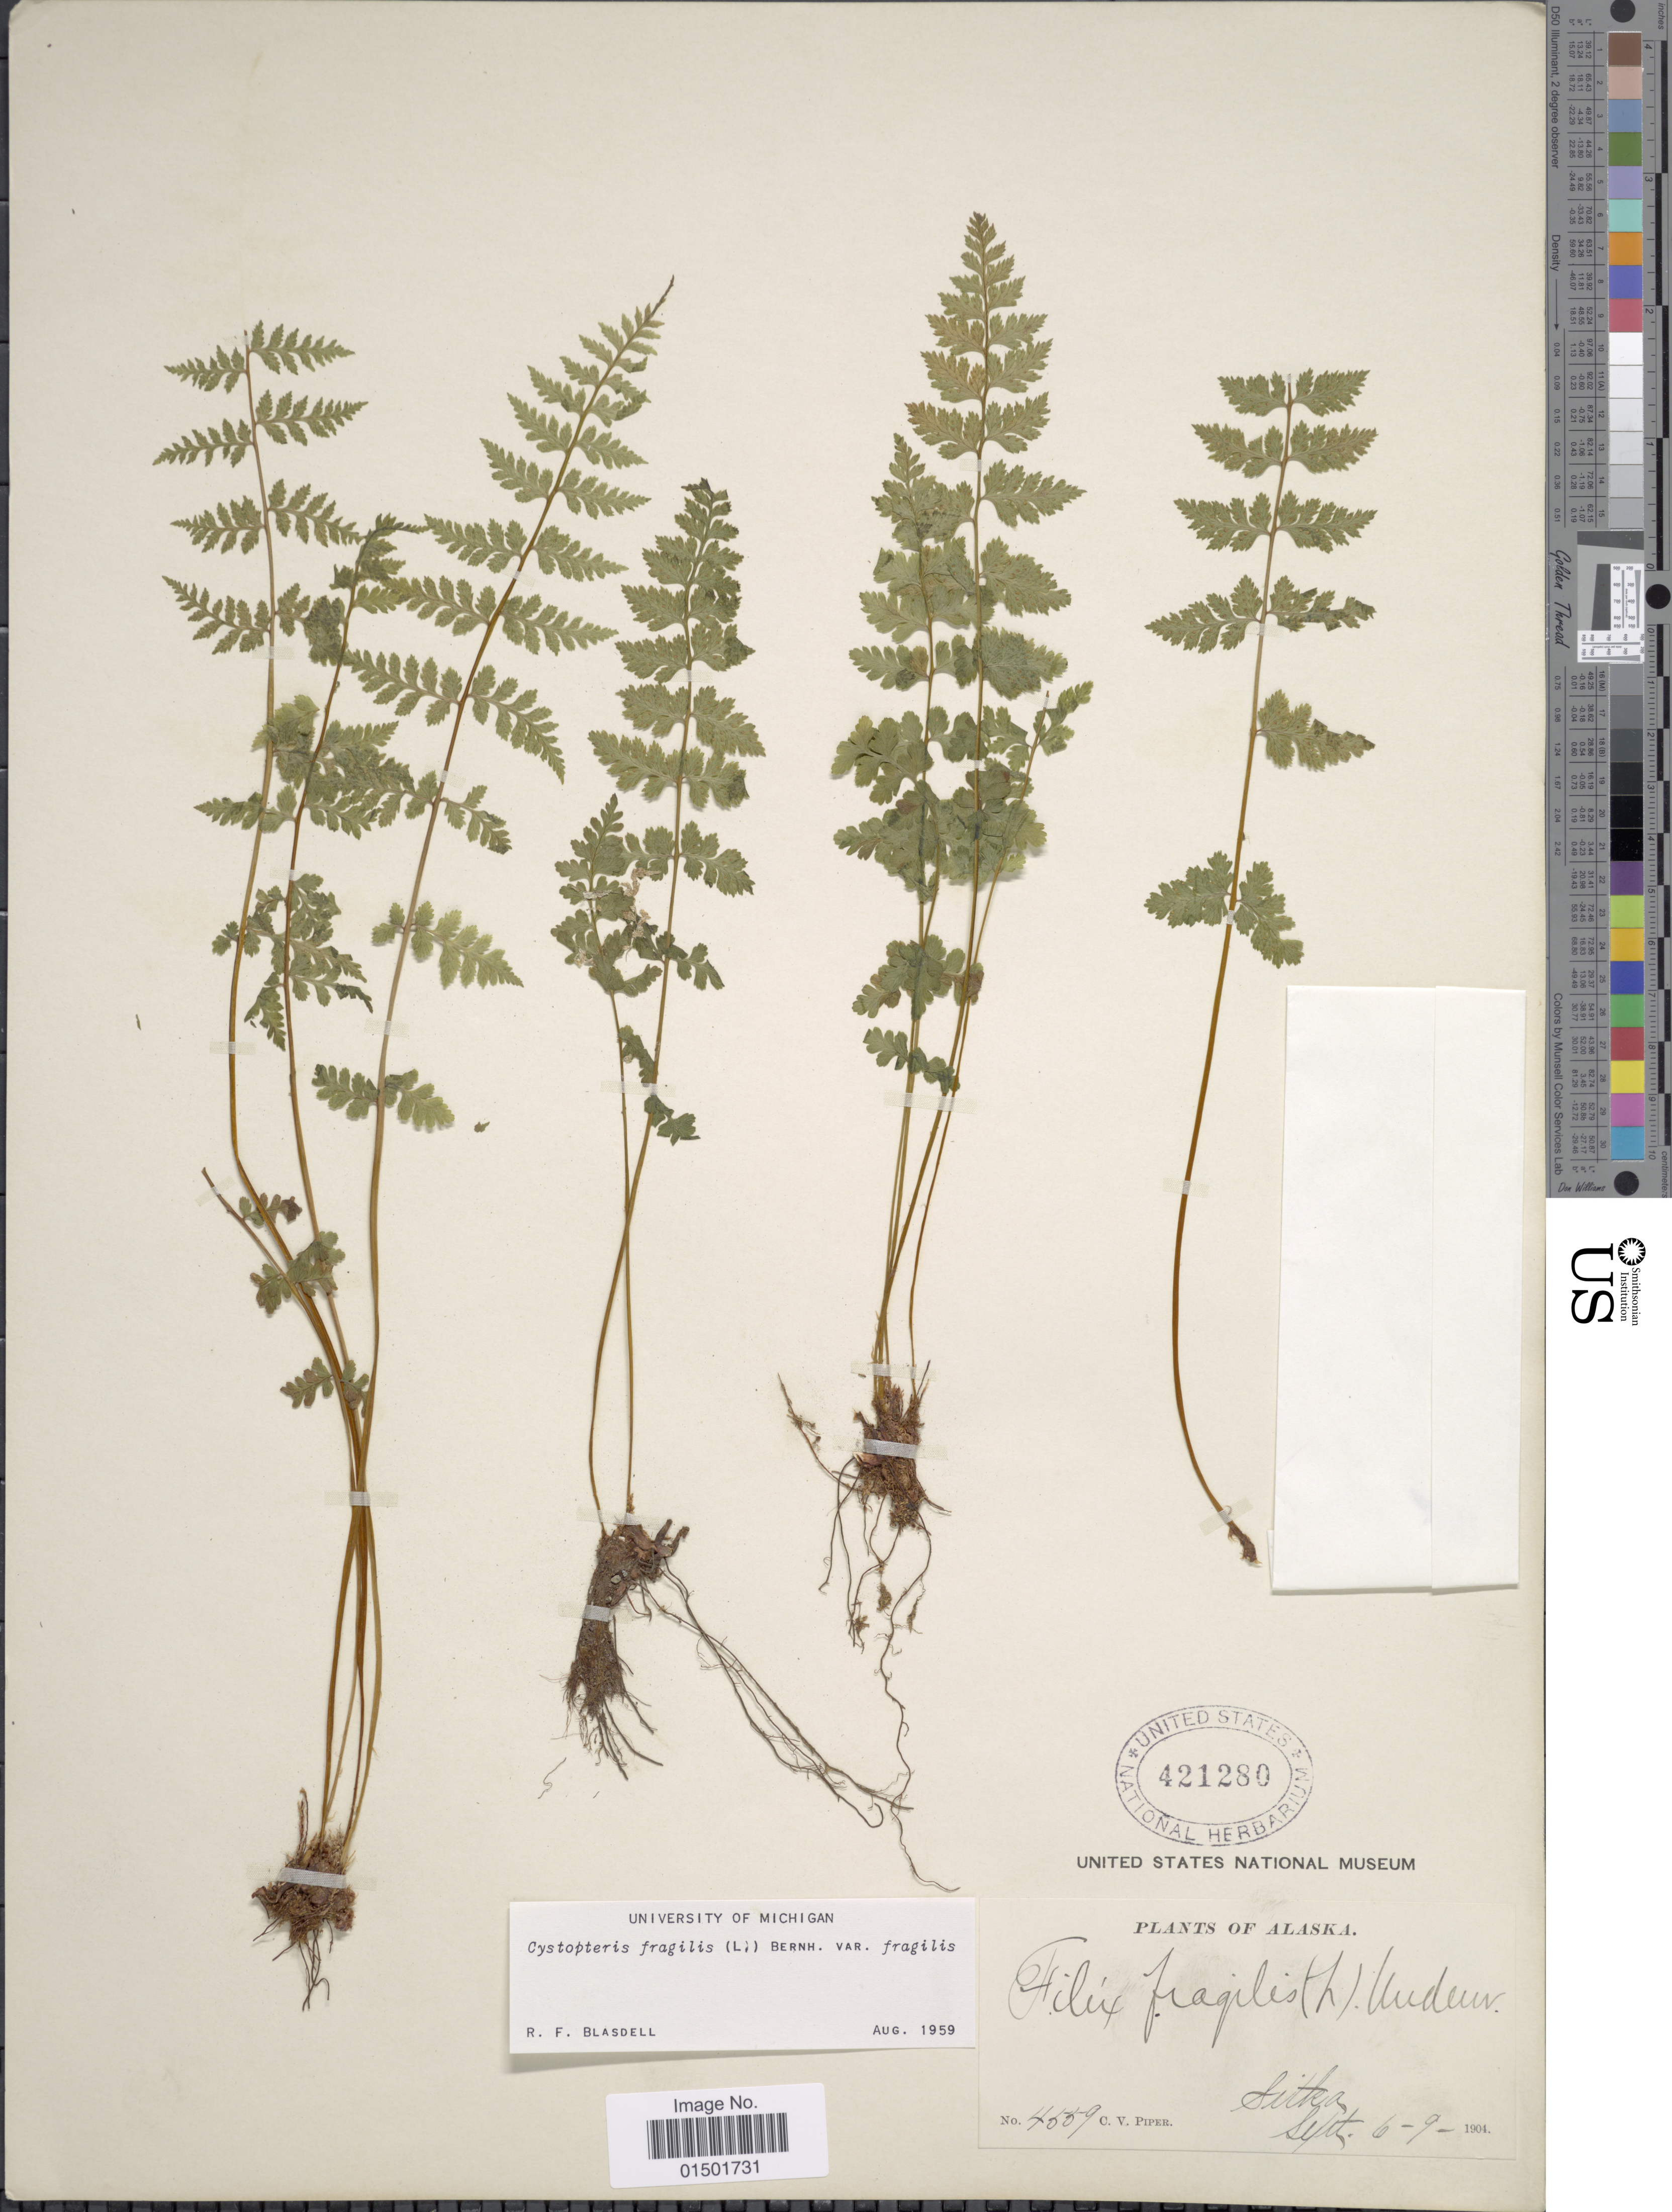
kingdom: Plantae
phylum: Tracheophyta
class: Polypodiopsida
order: Polypodiales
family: Cystopteridaceae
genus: Cystopteris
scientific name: Cystopteris fragilis var. fragilis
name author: (L.) Bernh.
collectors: C. V. Piper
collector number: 4559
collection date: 1904-09-06/1904-09-09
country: United States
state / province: Alaska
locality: Sitka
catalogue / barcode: US 421280